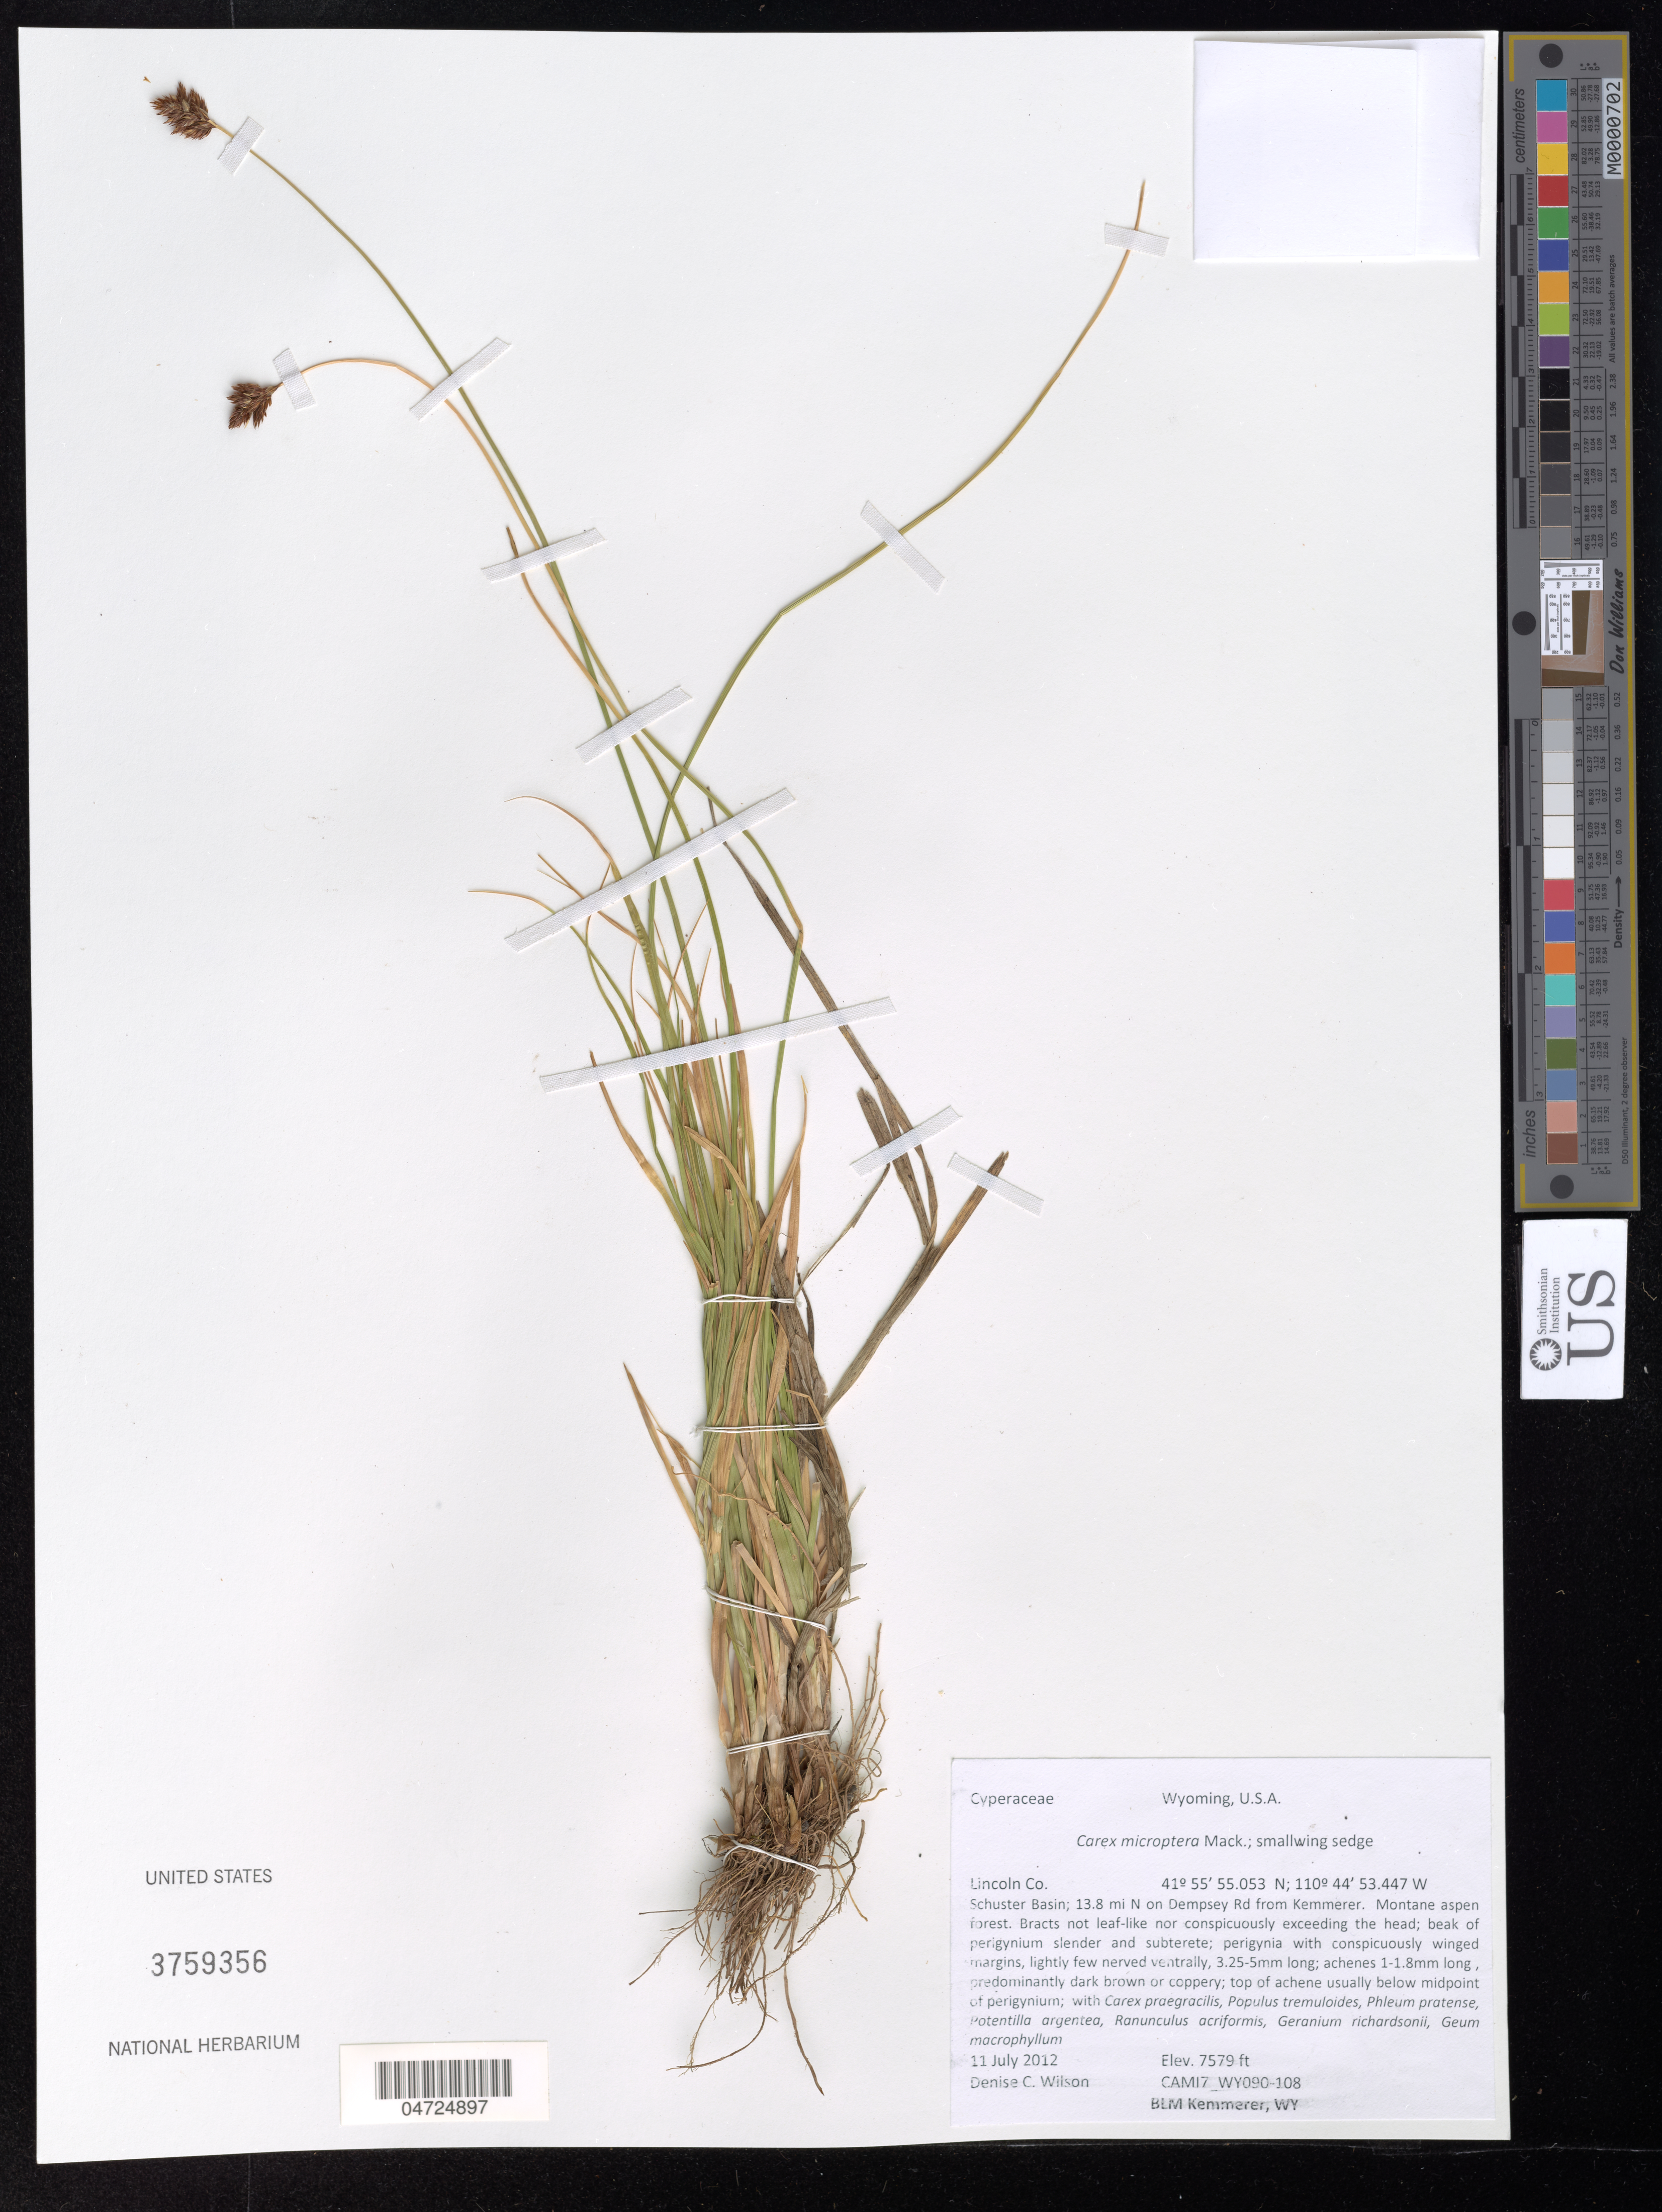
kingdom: Plantae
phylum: Tracheophyta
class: Liliopsida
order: Poales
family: Cyperaceae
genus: Carex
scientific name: Carex microptera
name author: Mack.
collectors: D. Wilson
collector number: CAM17_WY090-108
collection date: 2012-07-11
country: United States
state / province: Wyoming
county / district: Lincoln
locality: Lincoln Co. Schuster Basin; 13.8 mi N on Dempsey Rd from Kemmerer.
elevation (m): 2310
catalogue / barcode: US 3759356